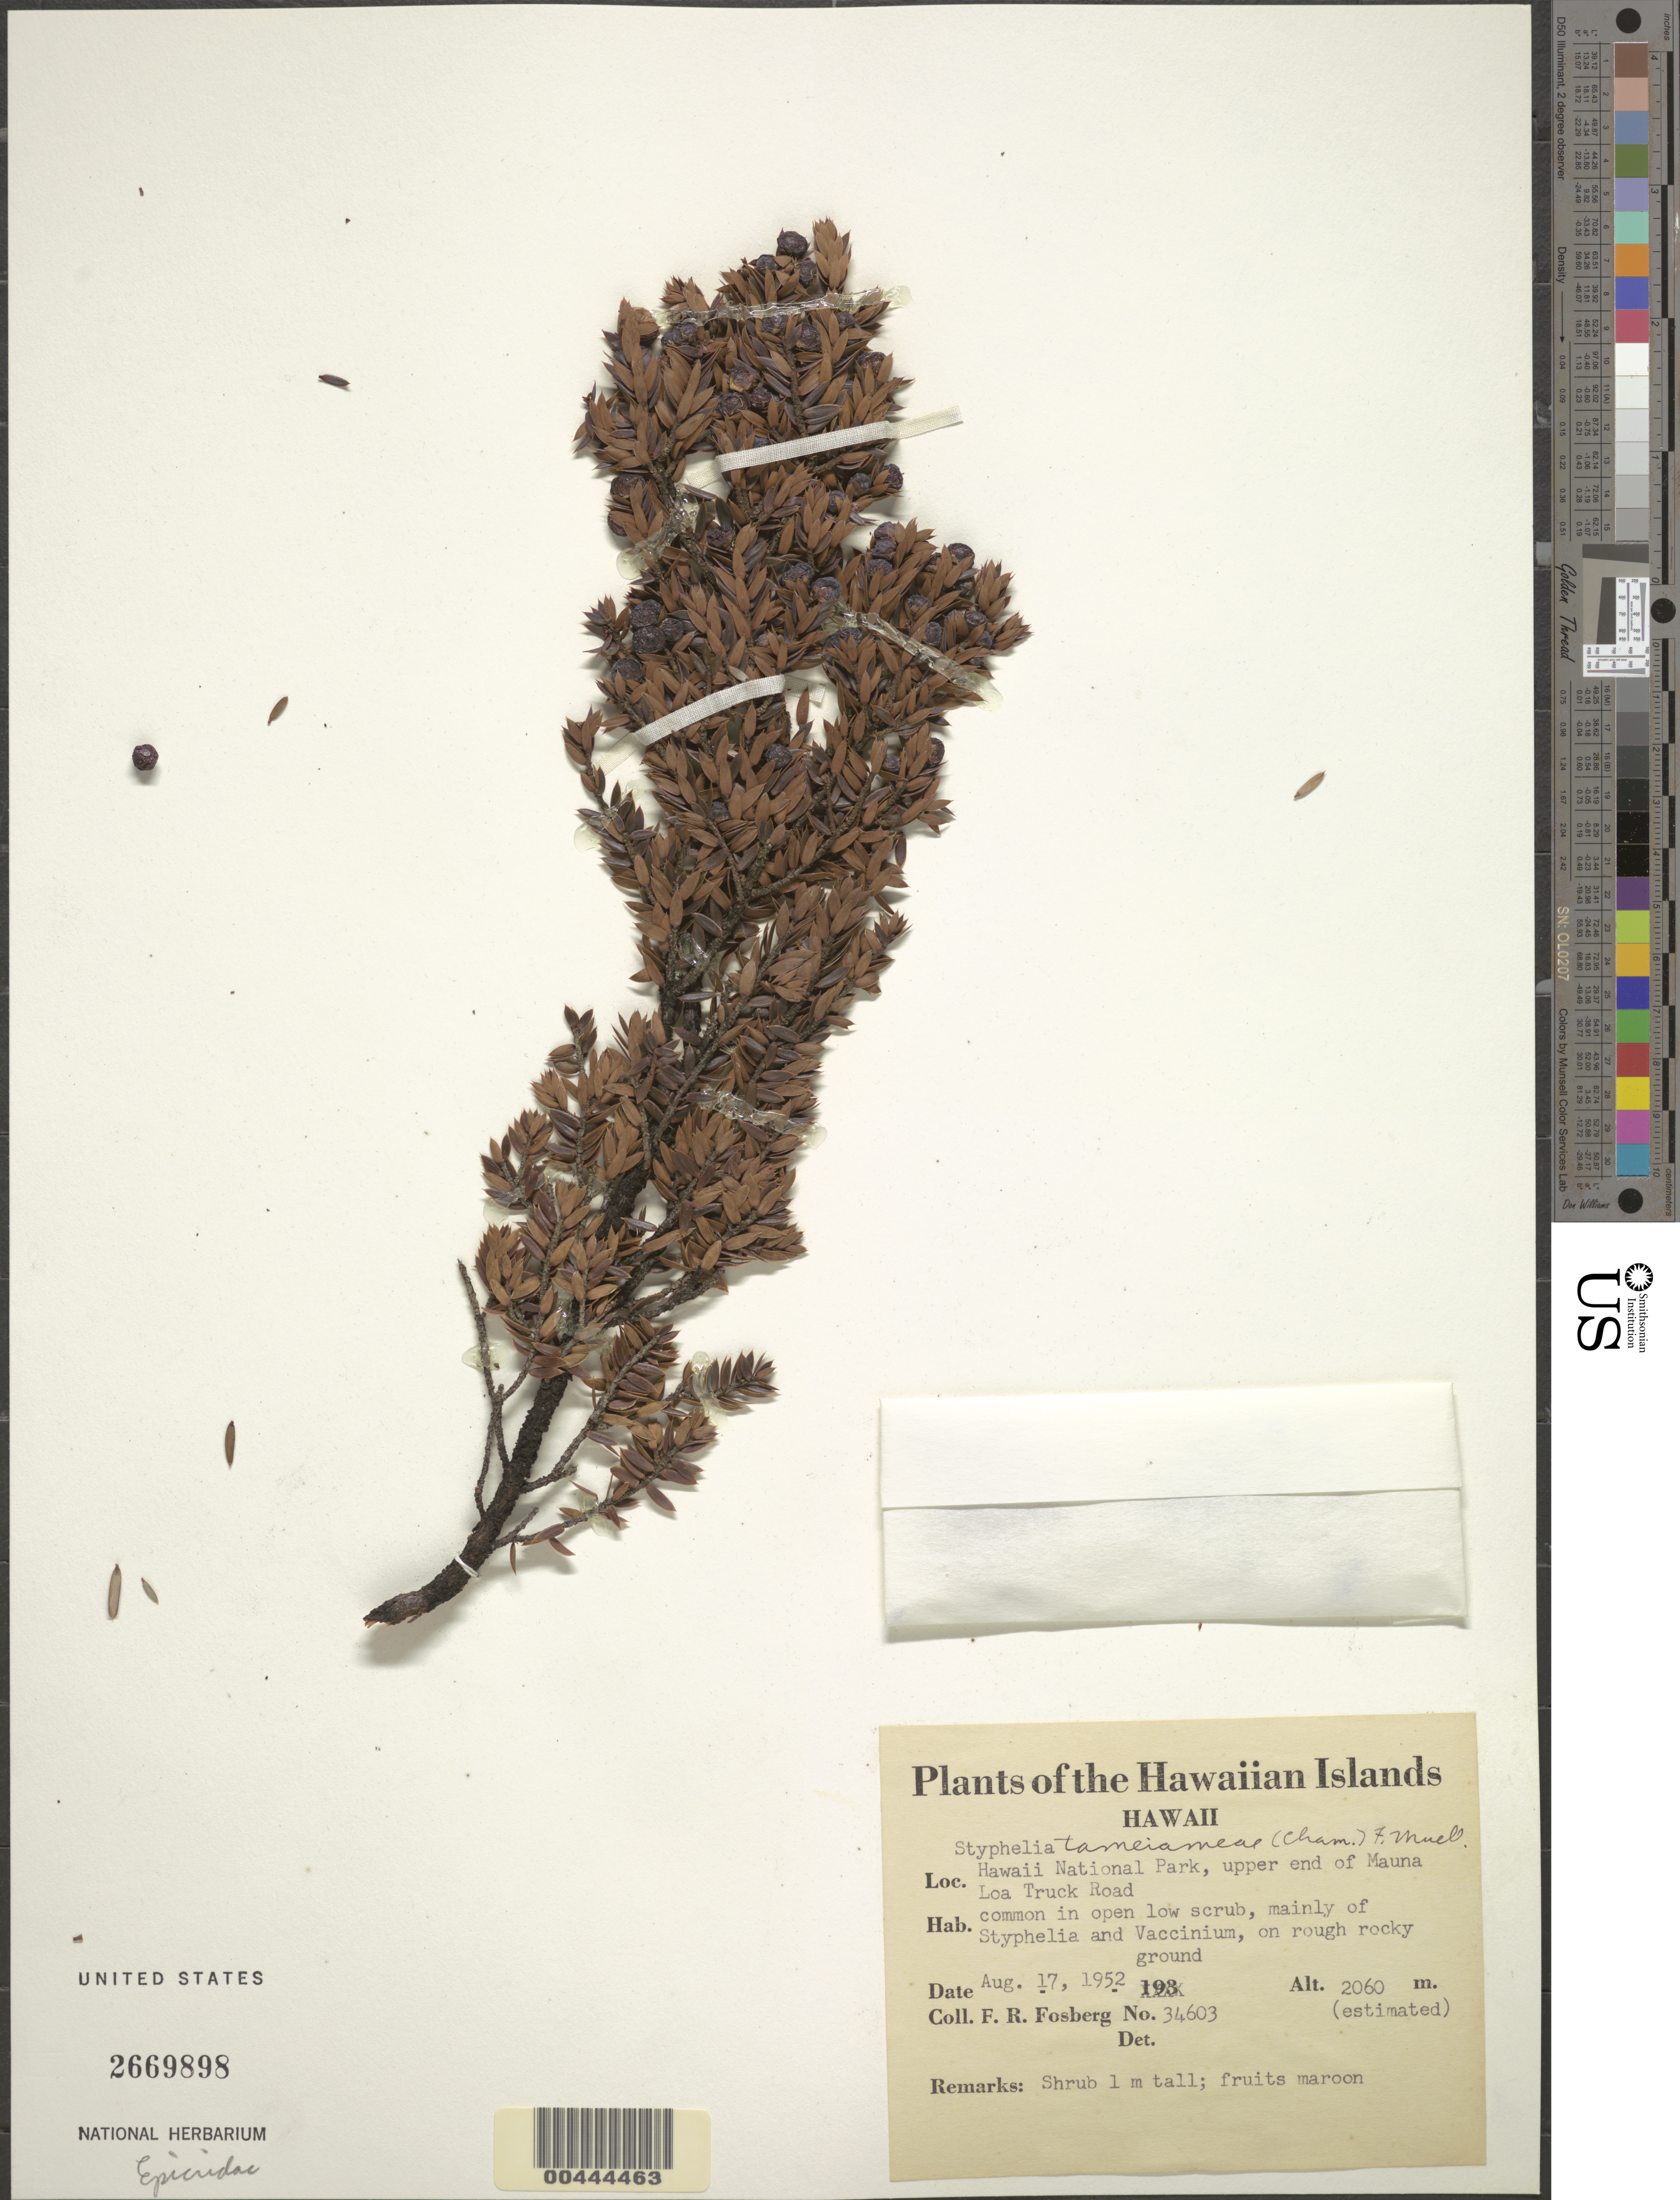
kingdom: Plantae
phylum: Tracheophyta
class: Magnoliopsida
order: Ericales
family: Ericaceae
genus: Leptecophylla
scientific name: Leptecophylla tameiameiae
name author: (Cham. & Schltdl.) C.M. Weiller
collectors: F. R. Fosberg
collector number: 34603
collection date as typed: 17 Aug 1952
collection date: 1952-08-17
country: United States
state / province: Hawaii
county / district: Hawaii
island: Hawaii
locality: Hawaii National Park, upper end of Mauna Loa Truck Road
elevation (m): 2600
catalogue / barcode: US 2669898